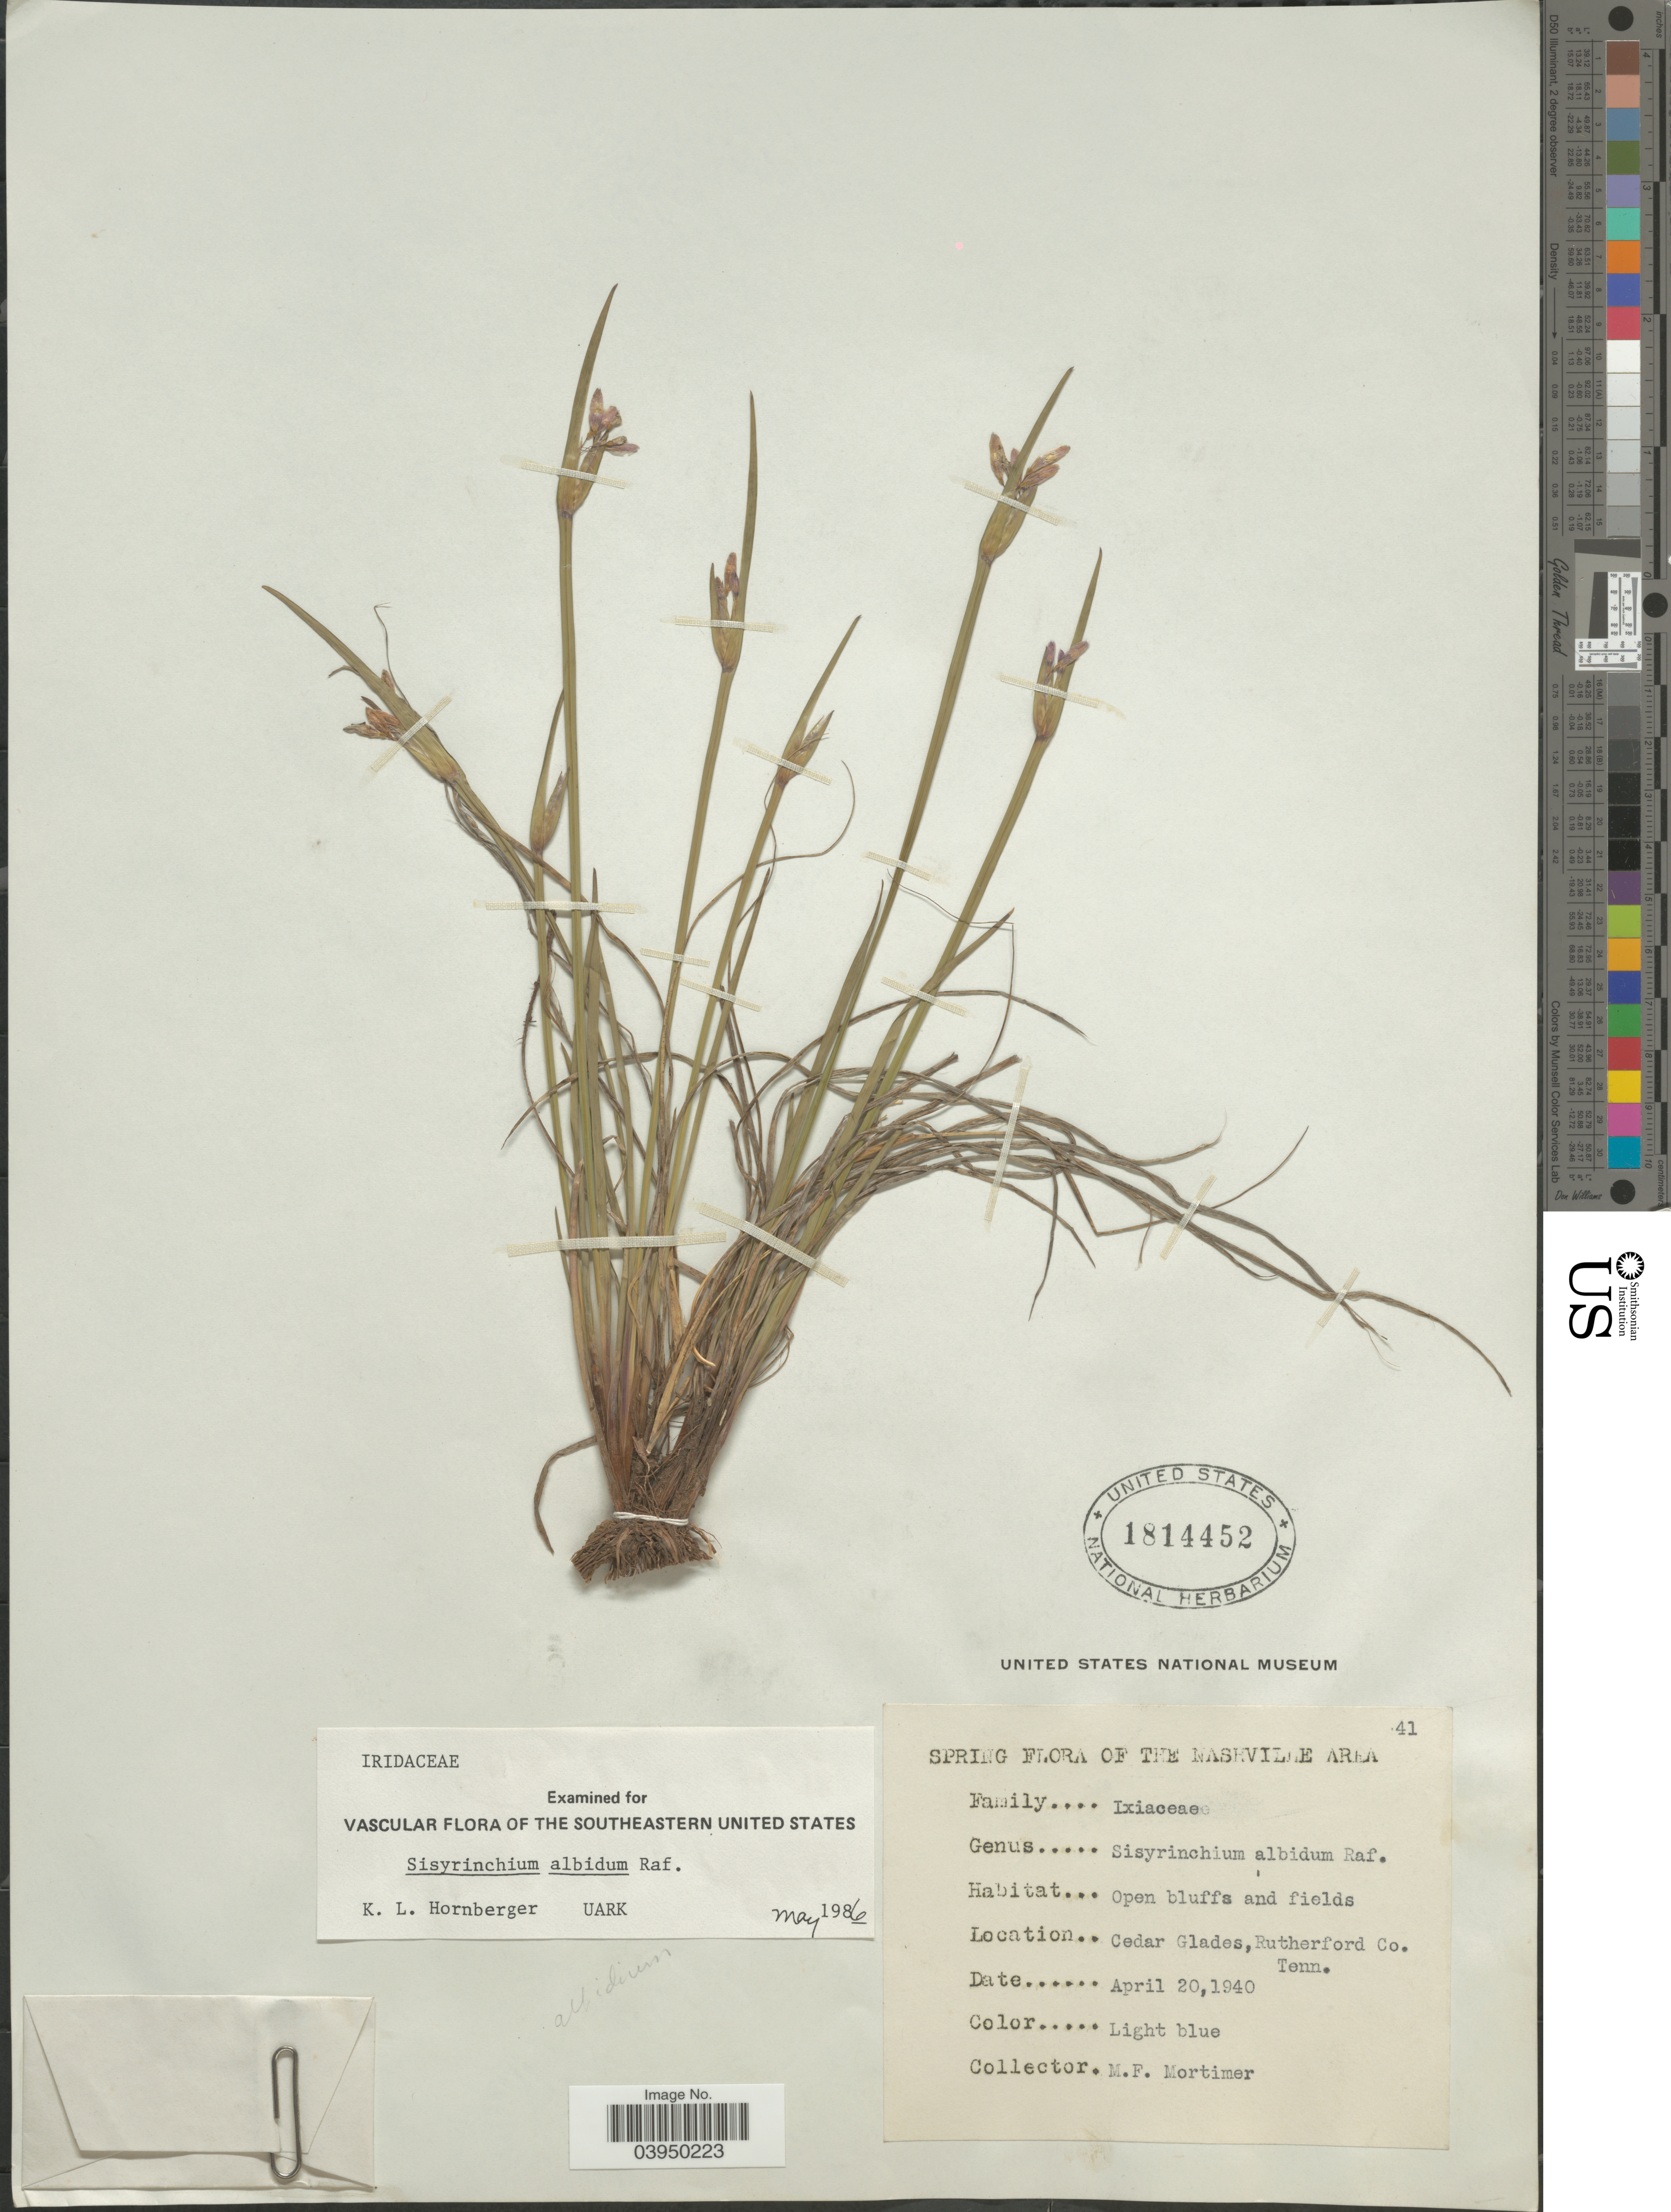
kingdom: Plantae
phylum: Tracheophyta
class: Liliopsida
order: Asparagales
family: Iridaceae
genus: Sisyrinchium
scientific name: Sisyrinchium albidum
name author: Raf.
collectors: M. Mortimer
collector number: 41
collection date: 1940-04-20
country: United States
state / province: Tennessee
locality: The Nashville Area. Cedar Glades, Rutherford Co.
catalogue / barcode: US 1814452